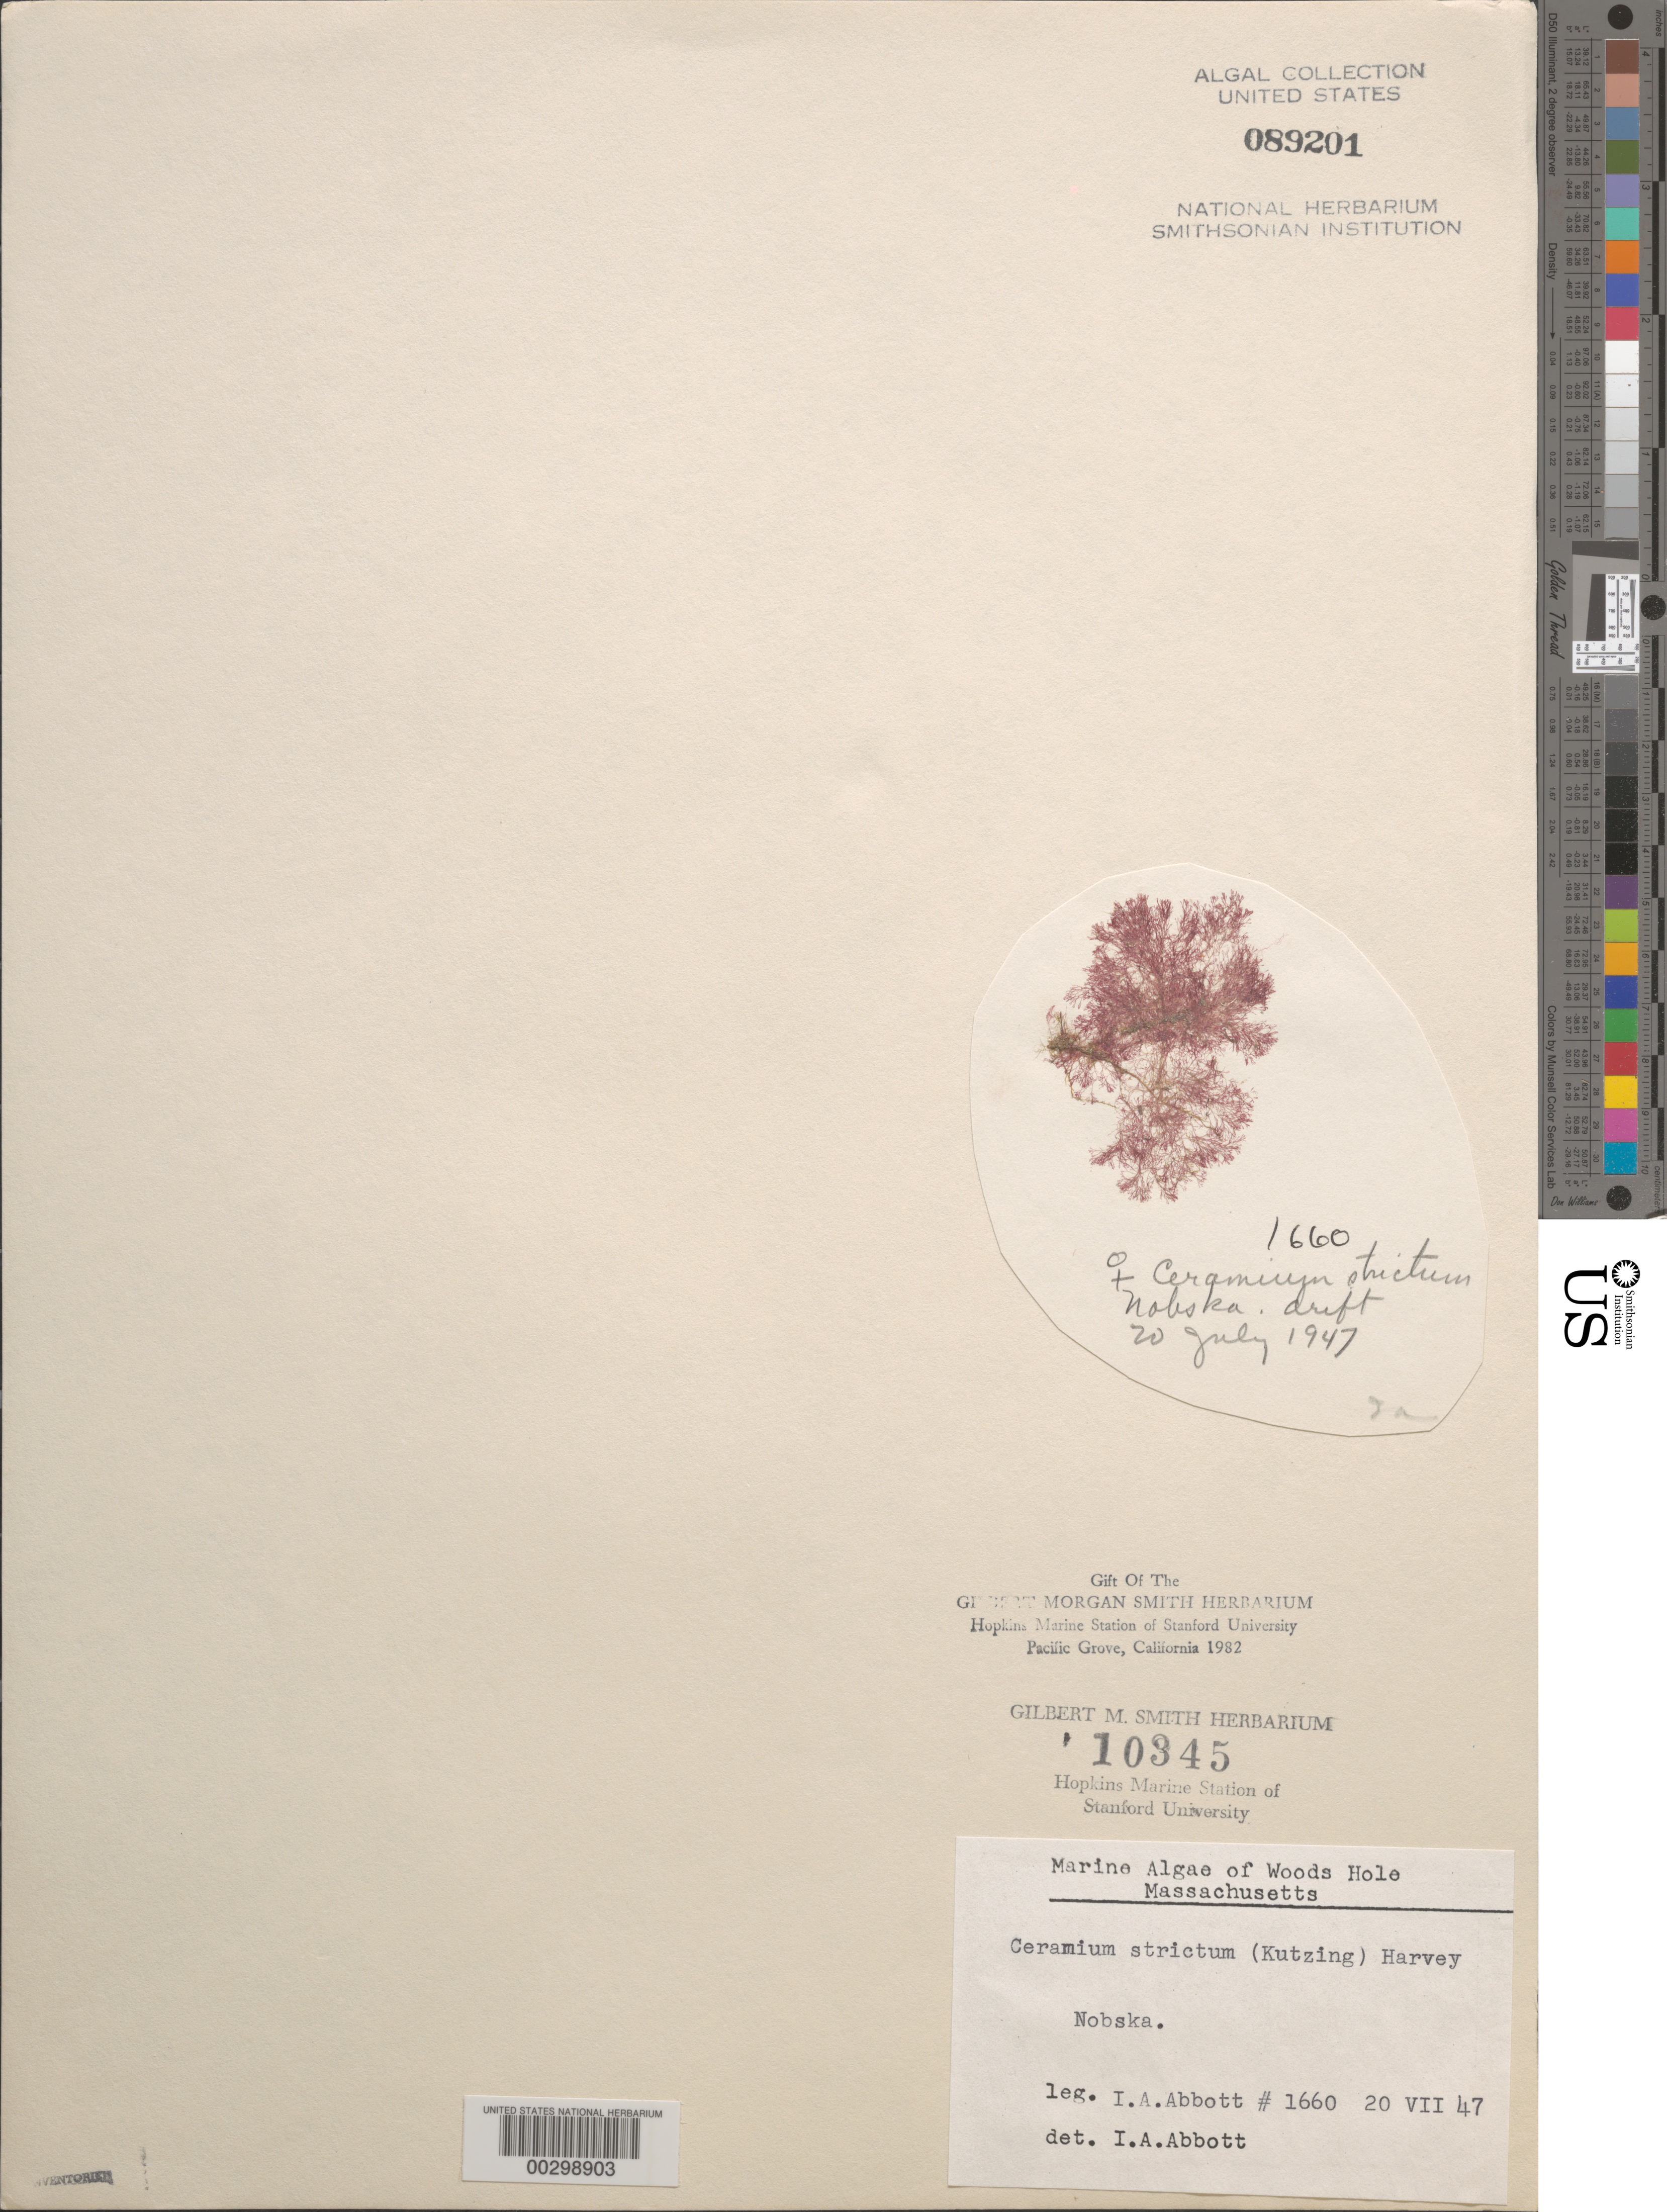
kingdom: Plantae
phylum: Rhodophyta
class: Florideophyceae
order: Ceramiales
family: Ceramiaceae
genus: Ceramium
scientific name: Ceramium strictum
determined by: Abbott, Isabella A.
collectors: I. A. Abbott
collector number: IAA 1660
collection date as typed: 20 Jul 1947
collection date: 1947-07-20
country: United States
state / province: Massachusetts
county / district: Barnstable County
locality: Nobska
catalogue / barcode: US 89201